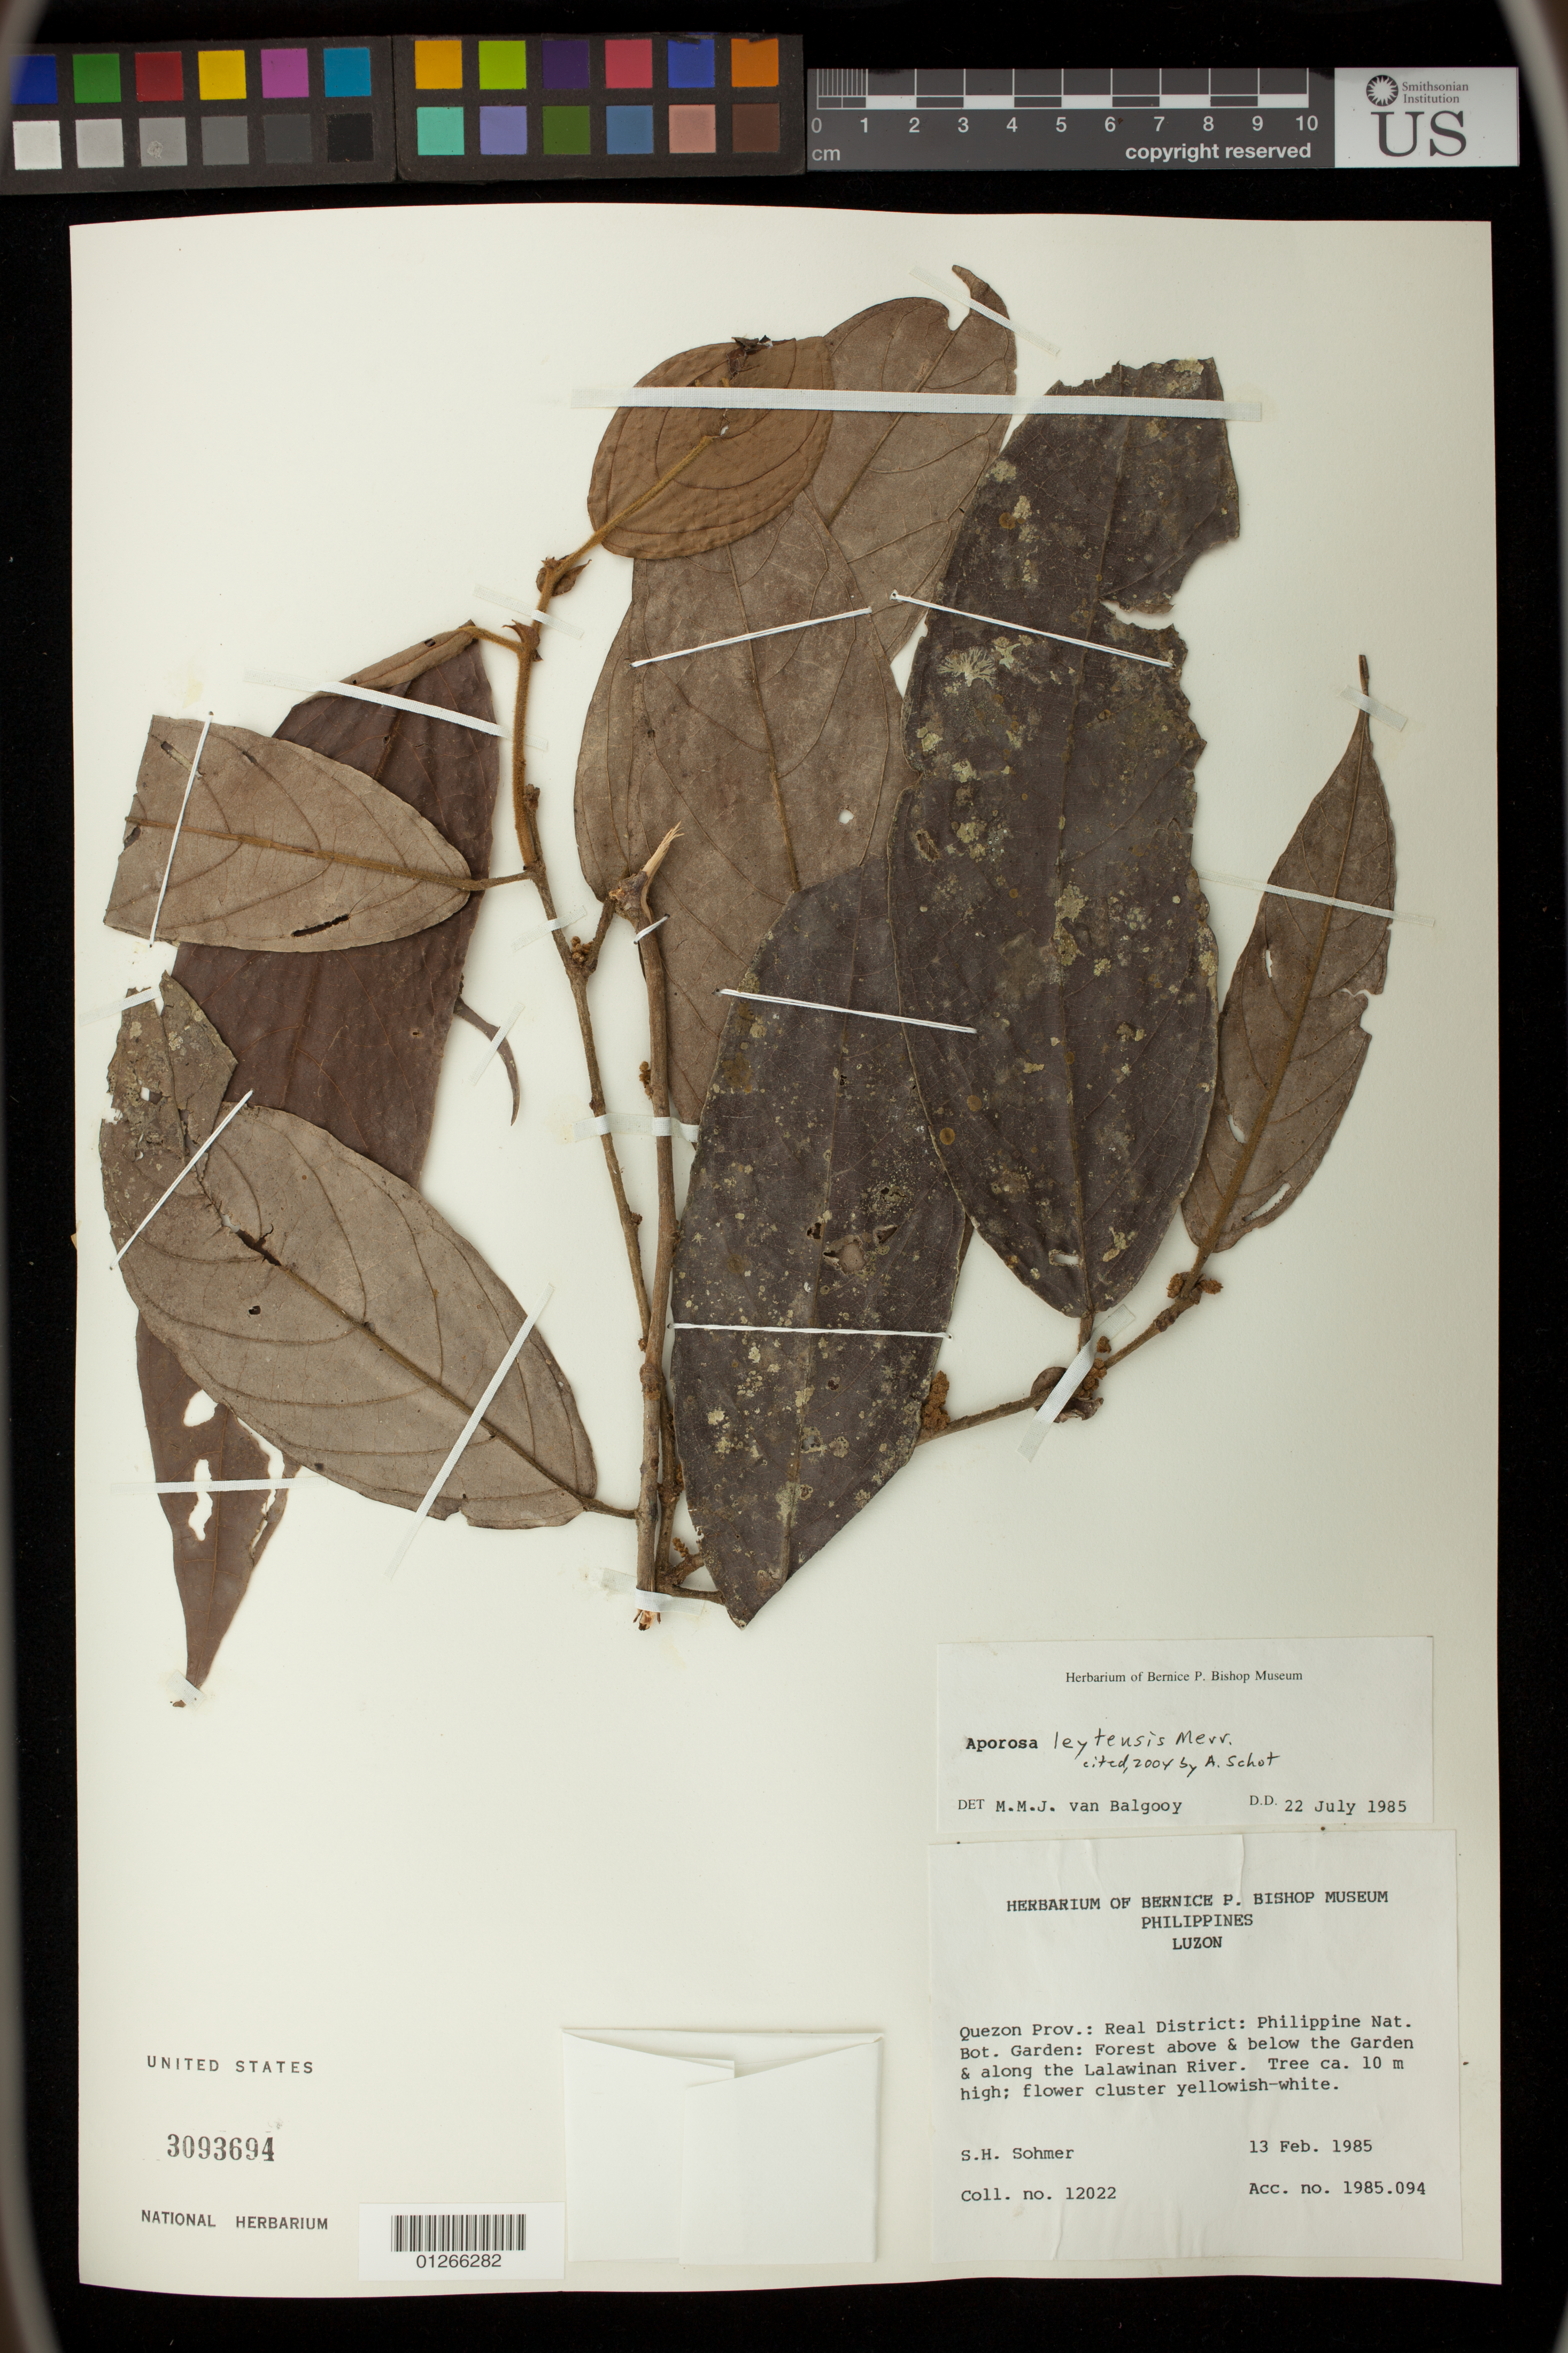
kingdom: Plantae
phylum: Tracheophyta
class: Magnoliopsida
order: Malpighiales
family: Phyllanthaceae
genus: Aporosa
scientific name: Aporosa leytensis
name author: Merr.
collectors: S. H. Sohmer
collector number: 12022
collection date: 1985-02-13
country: Philippines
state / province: Calabarzon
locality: Quezon Prov.: Real District: Philippine Nat. Bot. Garden: Forest above and & below the Garden & along the Lalawinan [Lalawigan] River.